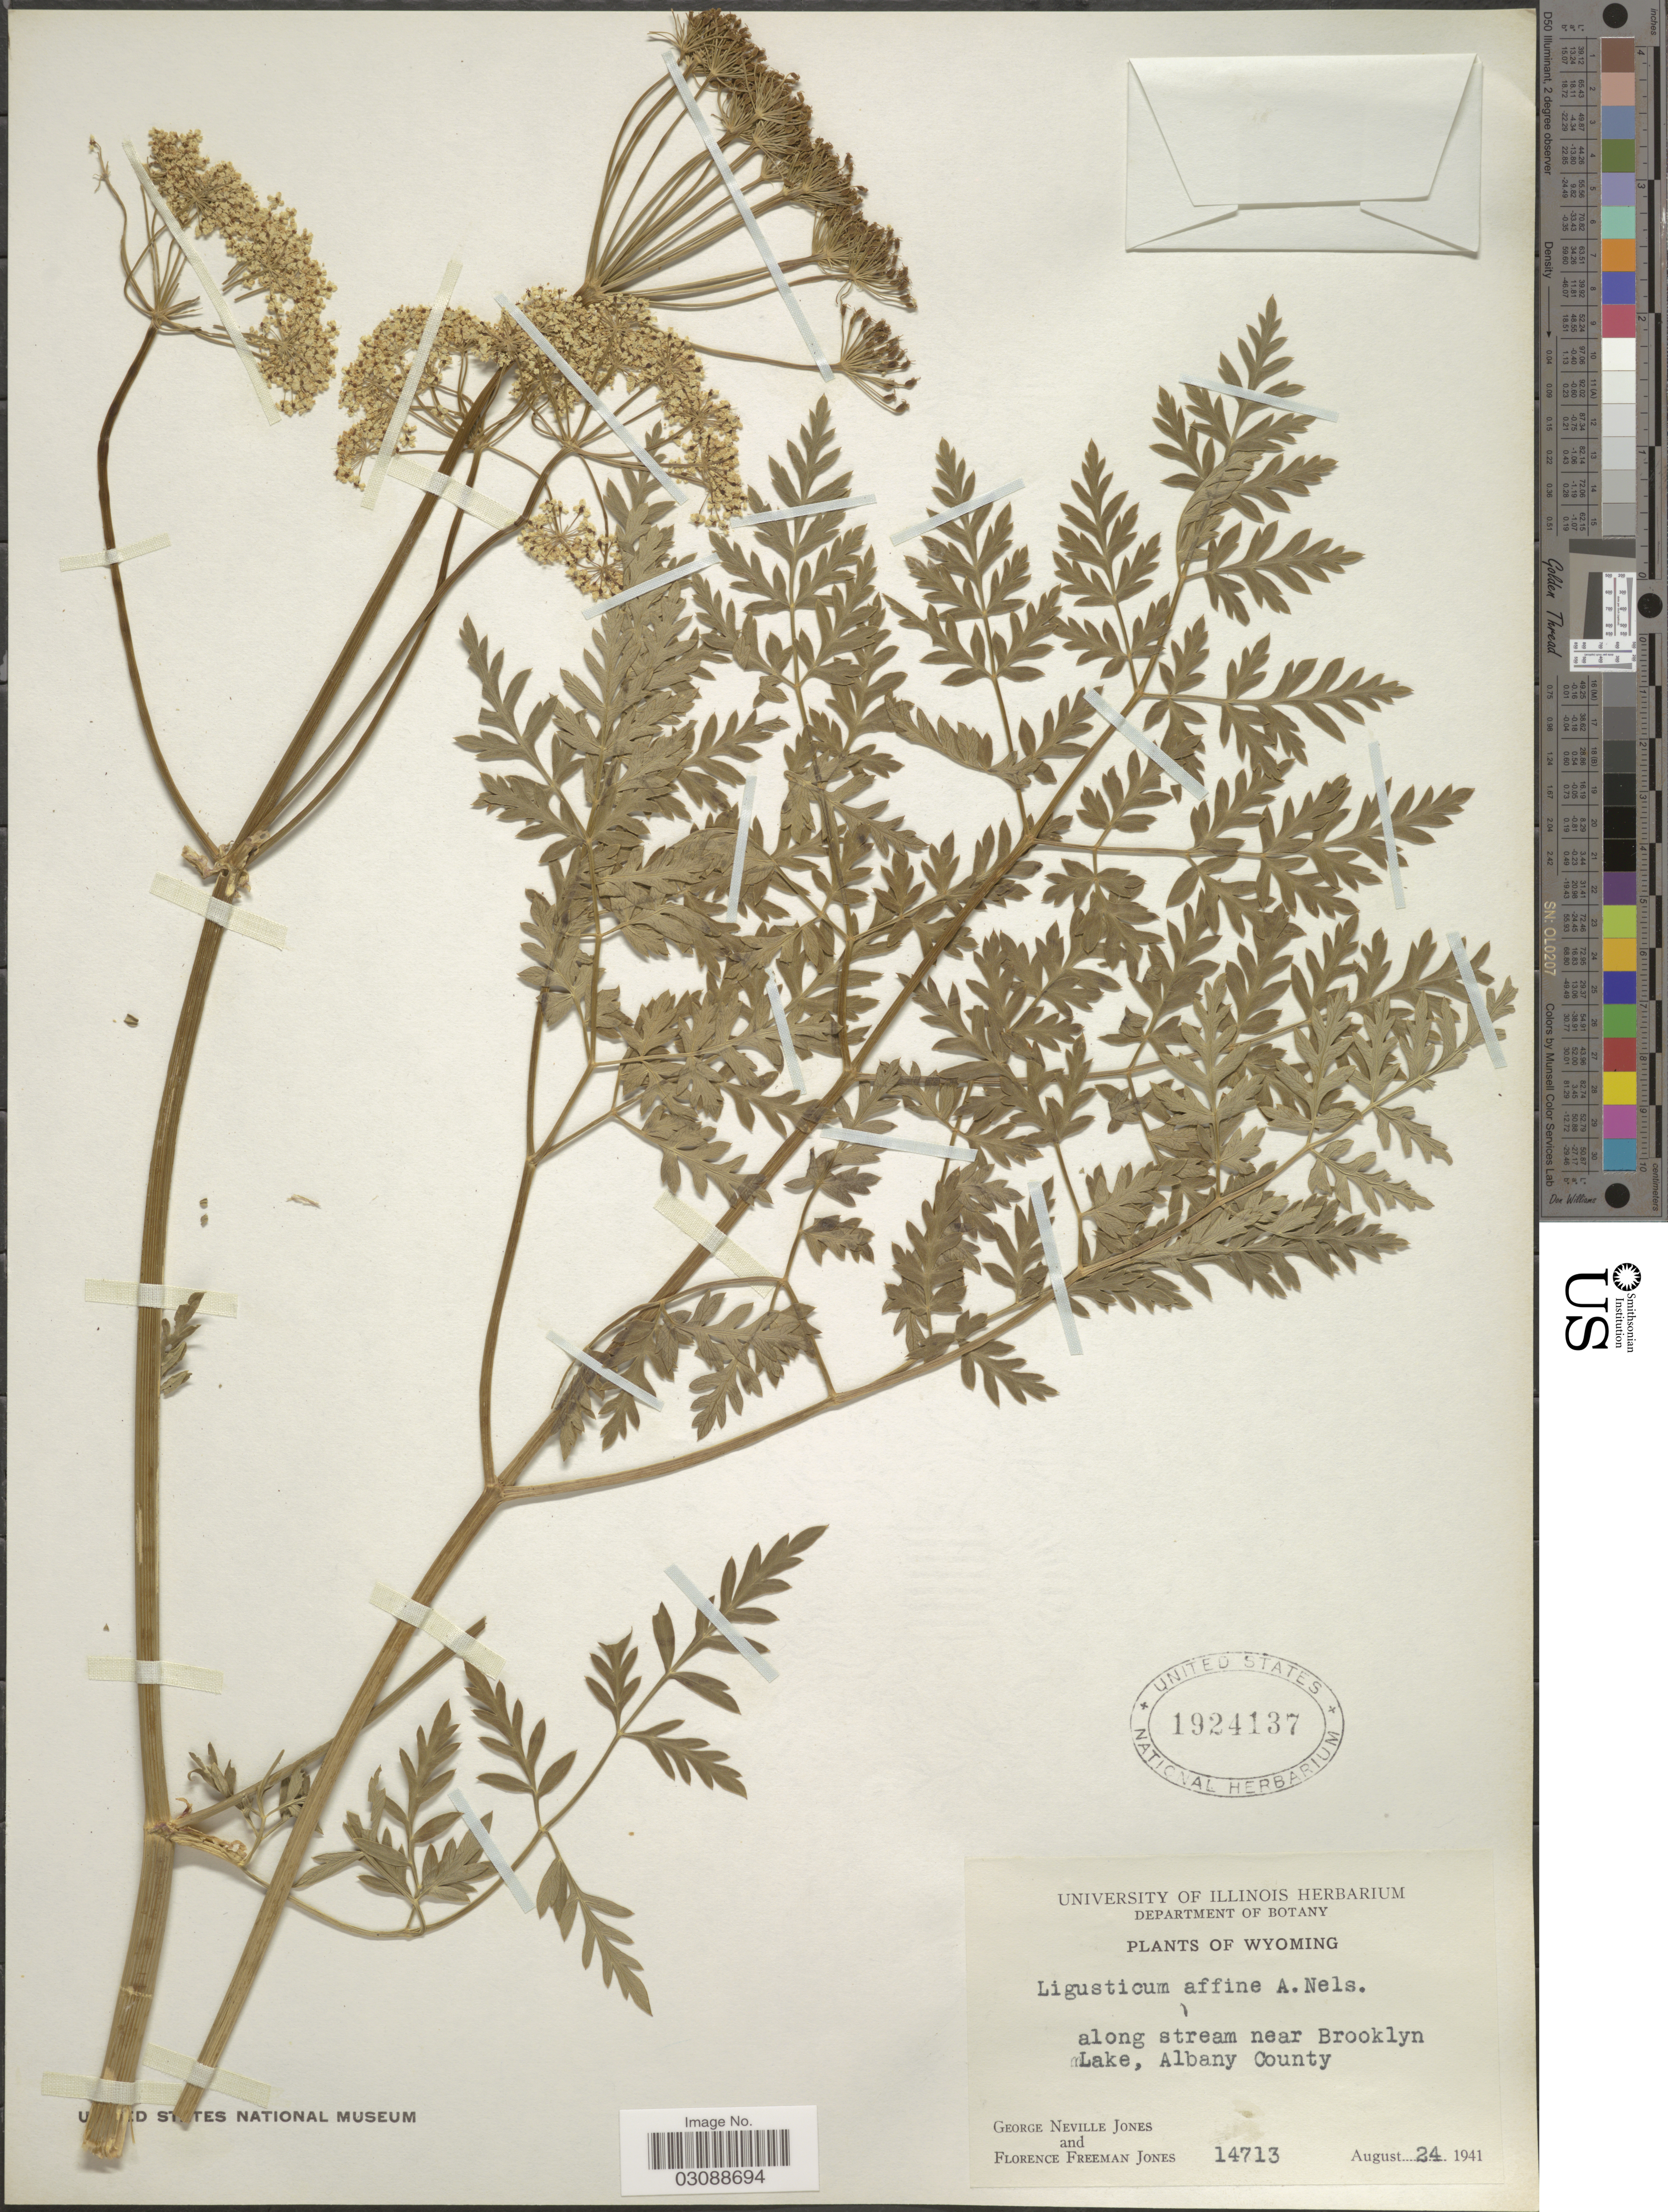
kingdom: Plantae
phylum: Tracheophyta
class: Magnoliopsida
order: Apiales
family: Apiaceae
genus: Ligusticum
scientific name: Ligusticum affine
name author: A. Nelson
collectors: G. N. Jones & F. F. Jones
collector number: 14713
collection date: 1941-08-24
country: United States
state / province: Wyoming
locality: Along stream near Brooklyn Lake, Albany County.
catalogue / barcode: US 1924137